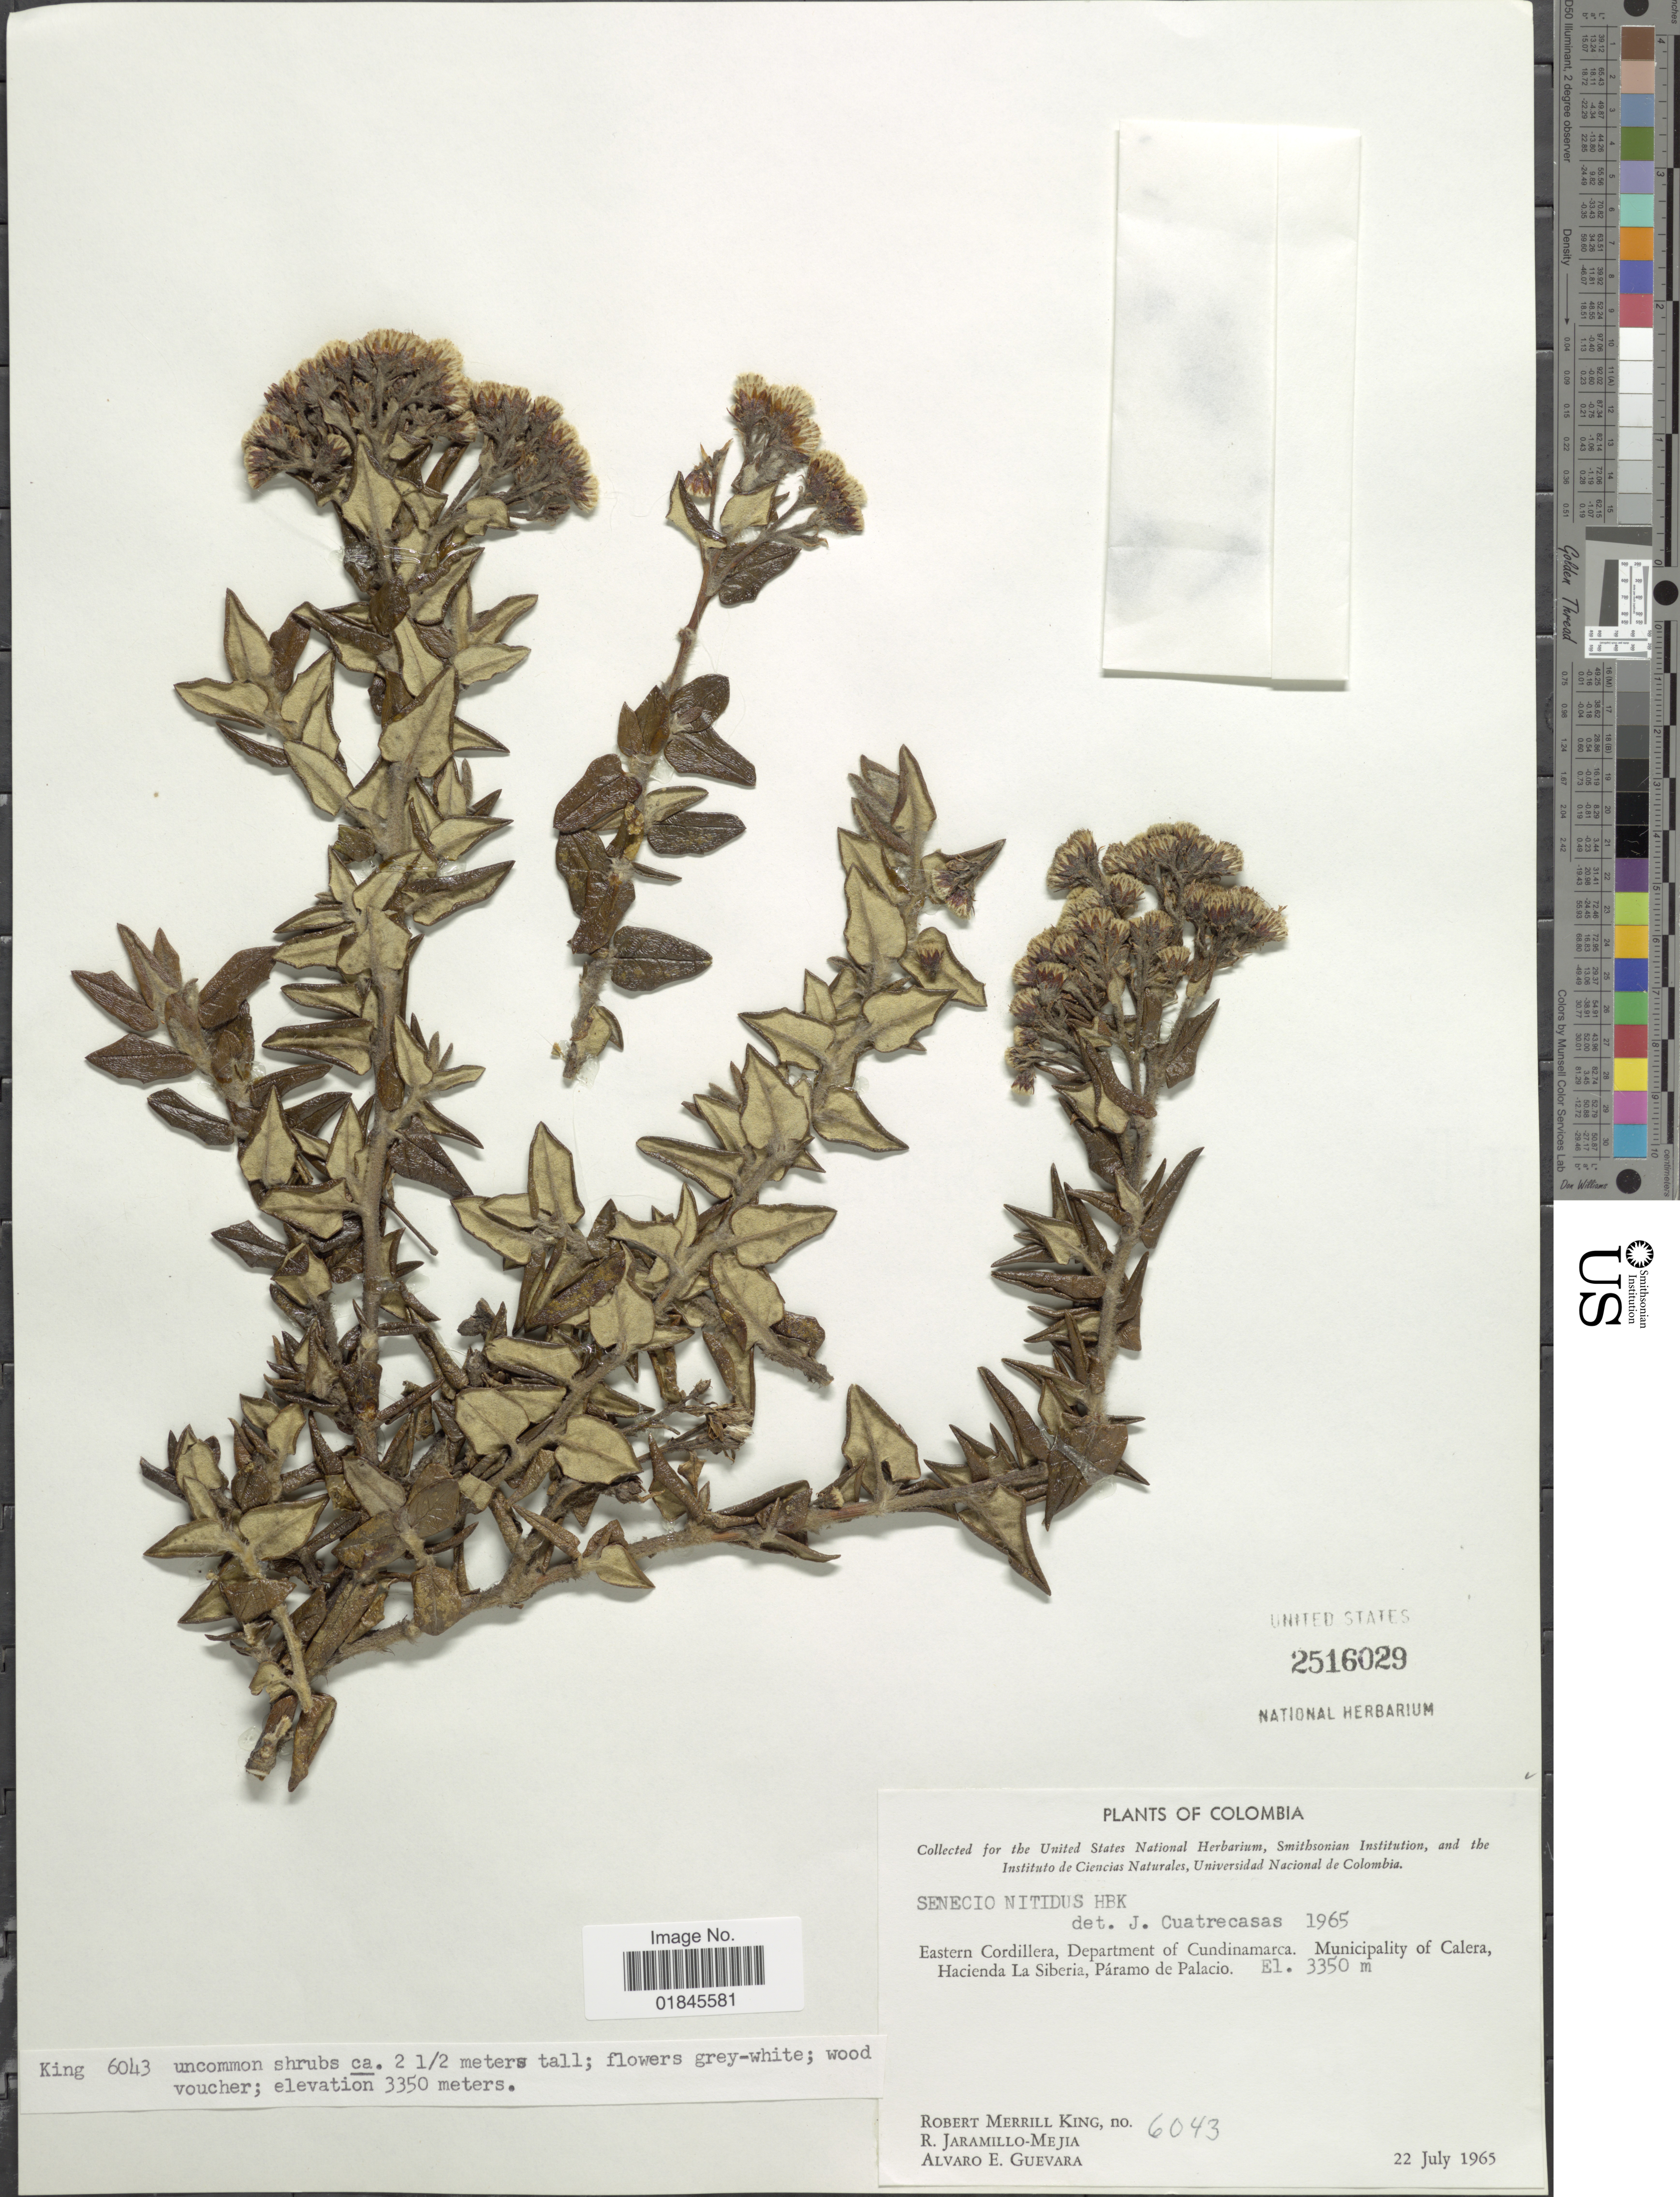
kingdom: Plantae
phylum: Tracheophyta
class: Magnoliopsida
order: Asterales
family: Asteraceae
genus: Pentacalia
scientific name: Pentacalia nitida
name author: (Kunth) Cuatrec.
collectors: R. M. King, R. Jaramillo M. & A. E. Guevara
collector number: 6043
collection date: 1965-07-22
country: Colombia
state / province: Cundinamarca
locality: Eastern Cordillera, Department of Cundinamarca. Municipality of Calera, Hacienda La Siberia, Páramo de Palacio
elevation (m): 3350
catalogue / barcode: US 2516029